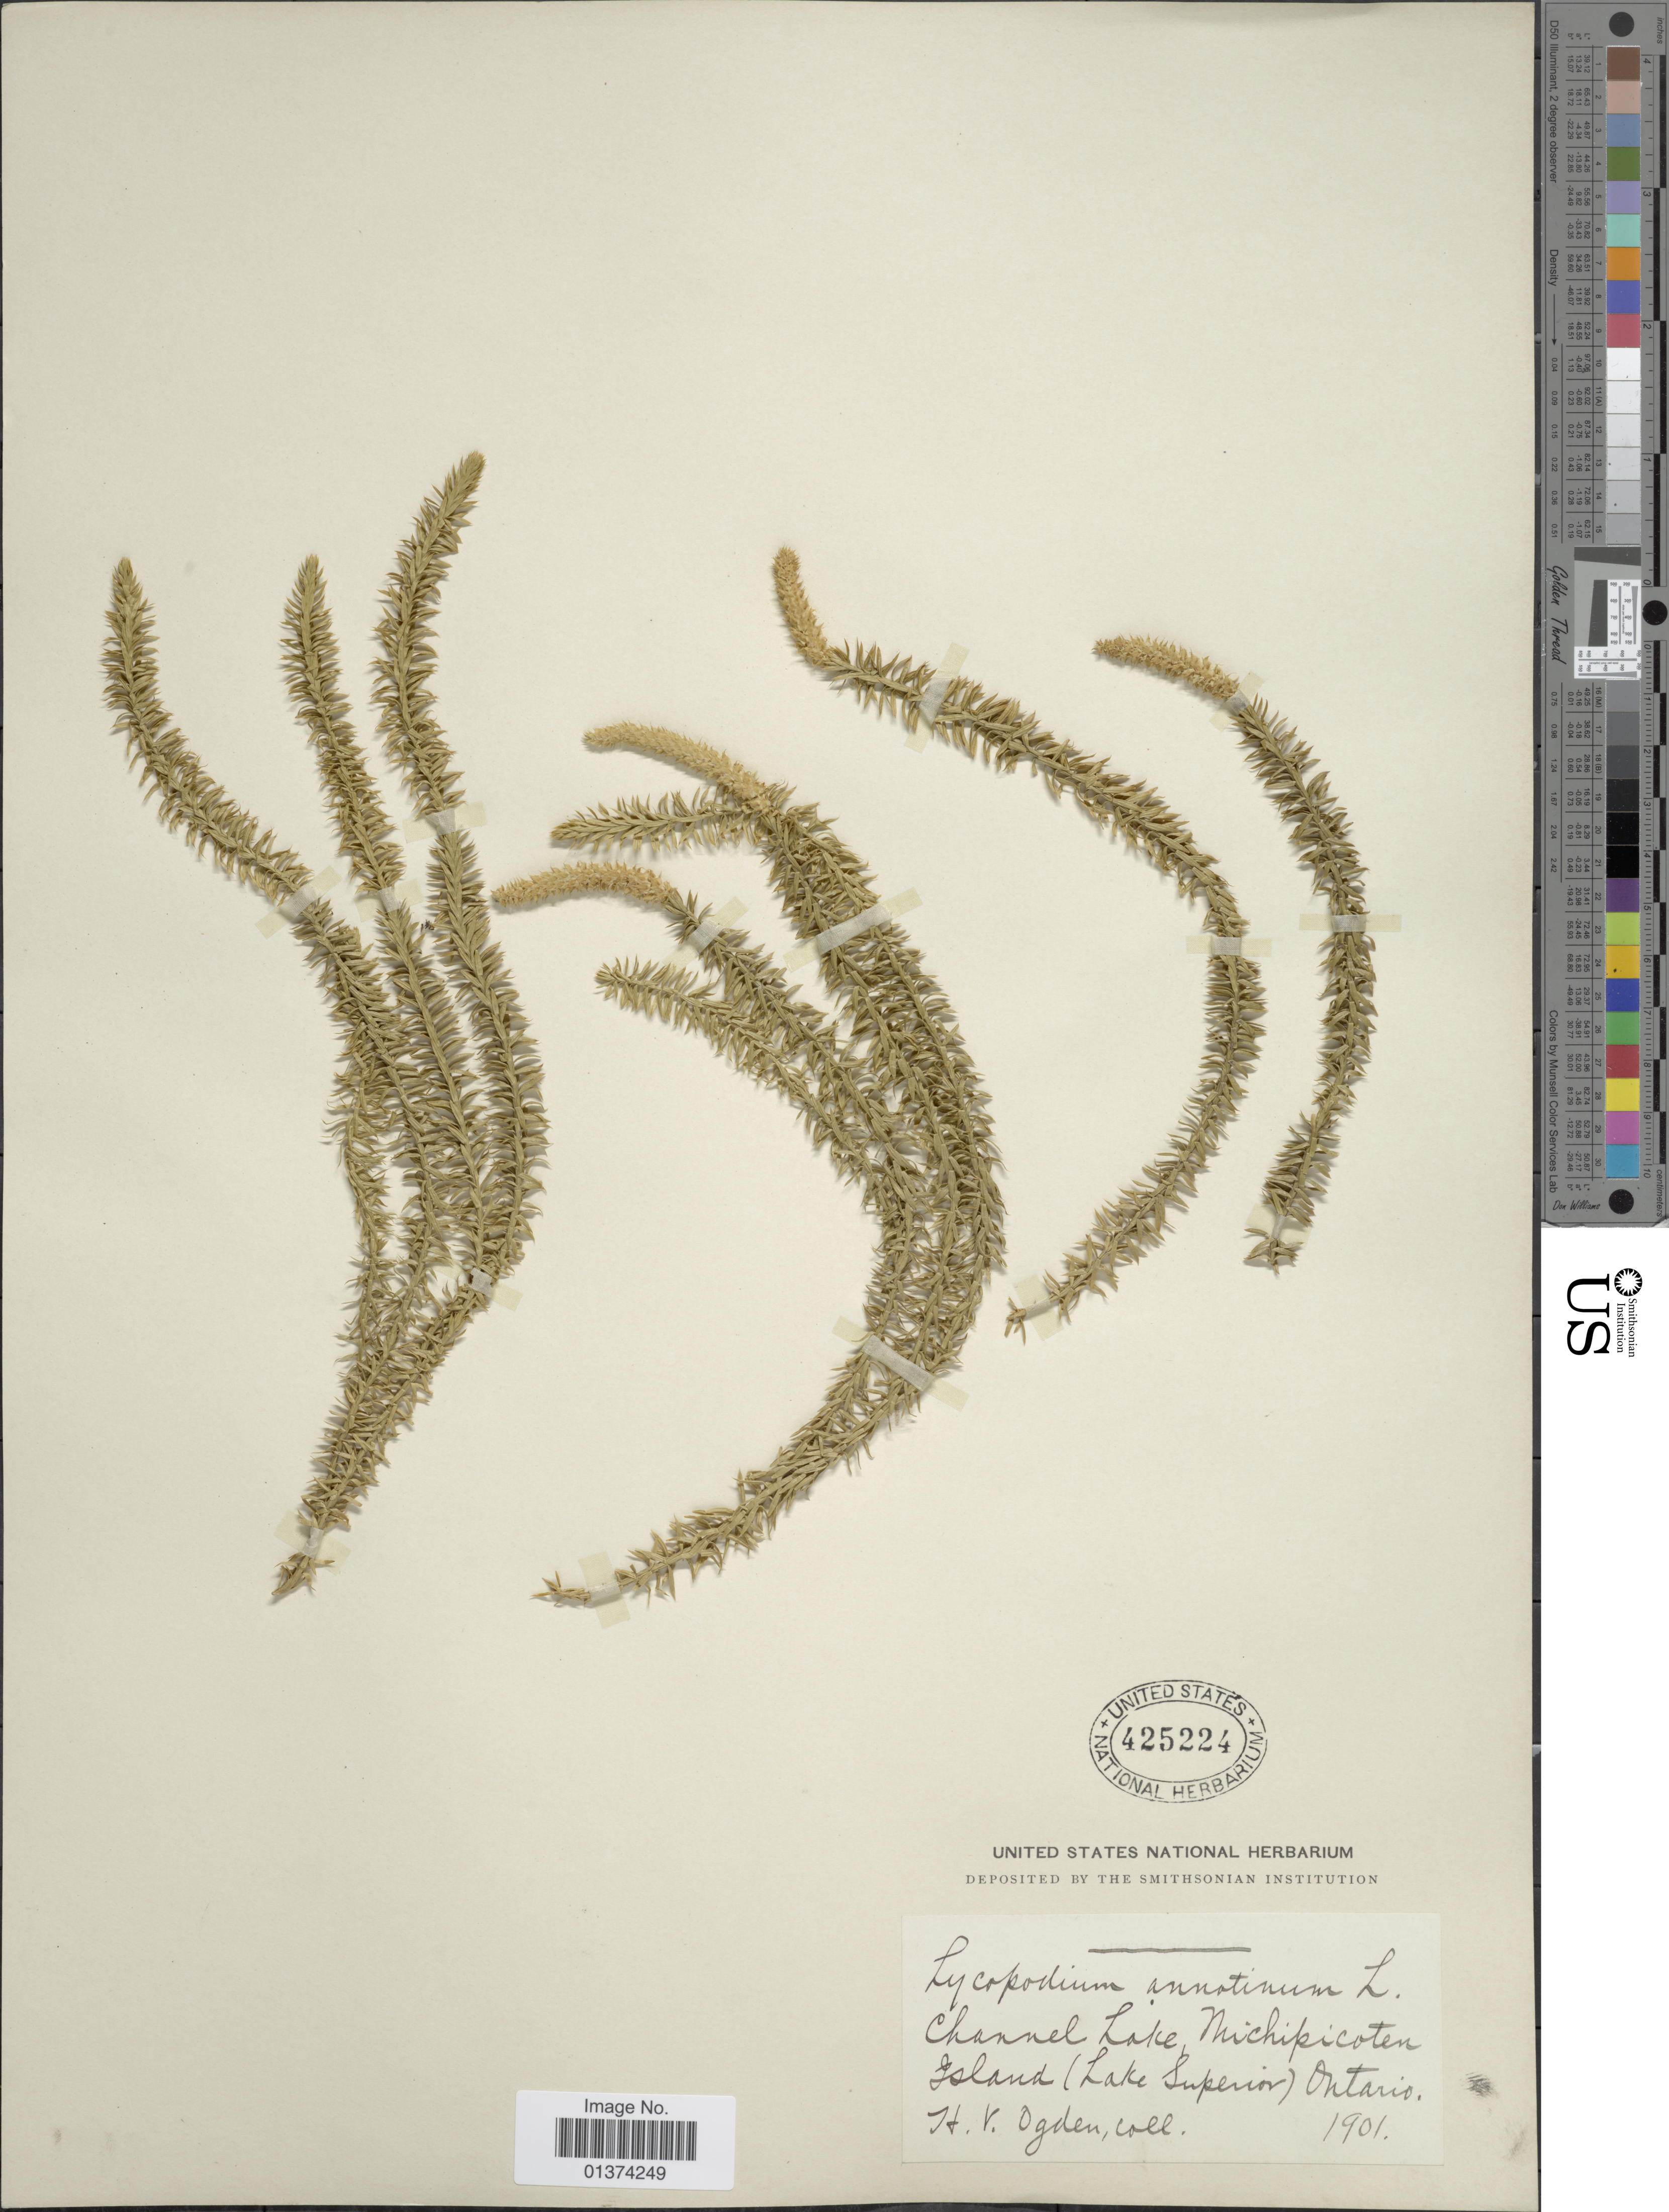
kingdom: Plantae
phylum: Tracheophyta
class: Lycopodiopsida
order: Lycopodiales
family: Lycopodiaceae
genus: Spinulum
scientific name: Spinulum annotinum subsp. annotinum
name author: (L.) A. Haines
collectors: H. Ogden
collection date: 1901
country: Canada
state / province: Ontario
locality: Channel Lake Michipicoten Island (Lake Superior)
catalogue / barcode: US 425224